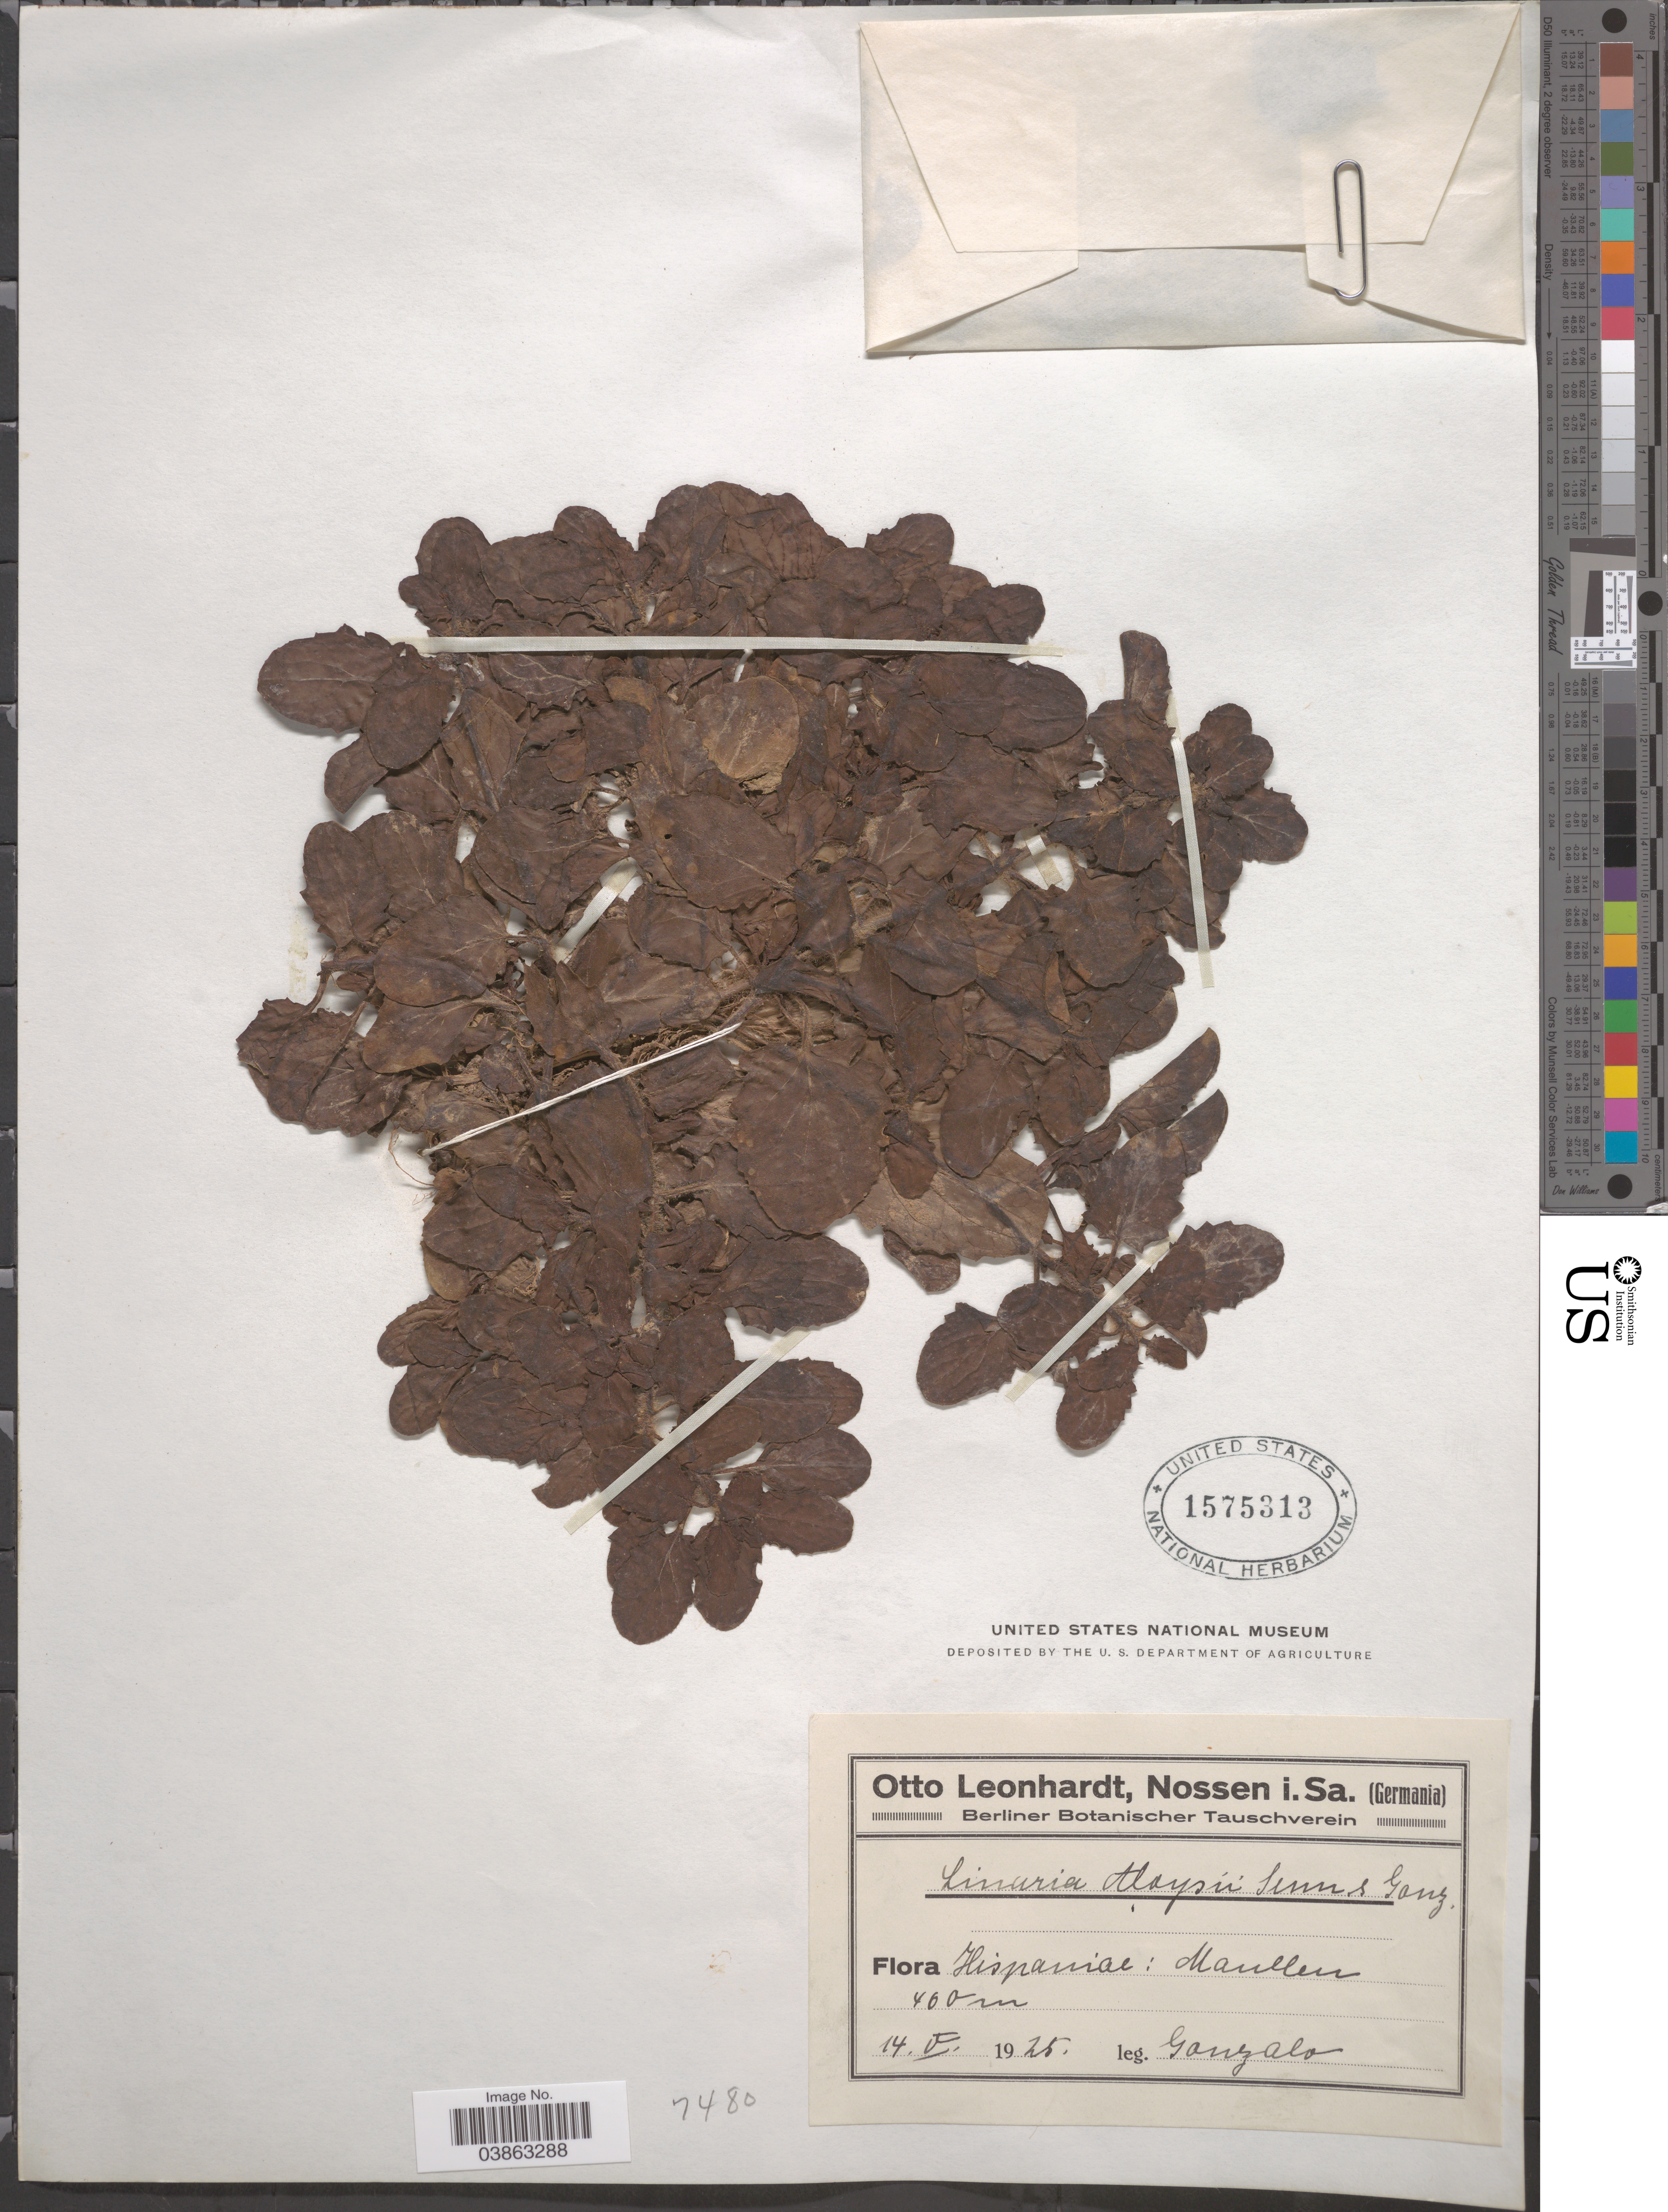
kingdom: Plantae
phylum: Tracheophyta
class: Magnoliopsida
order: Lamiales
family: Plantaginaceae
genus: Linaria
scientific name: Linaria alaica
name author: Junussov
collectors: Gonzalo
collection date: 1925-05-14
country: Spain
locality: Hispanieae: Maullen.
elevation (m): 400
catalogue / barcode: US 1575313